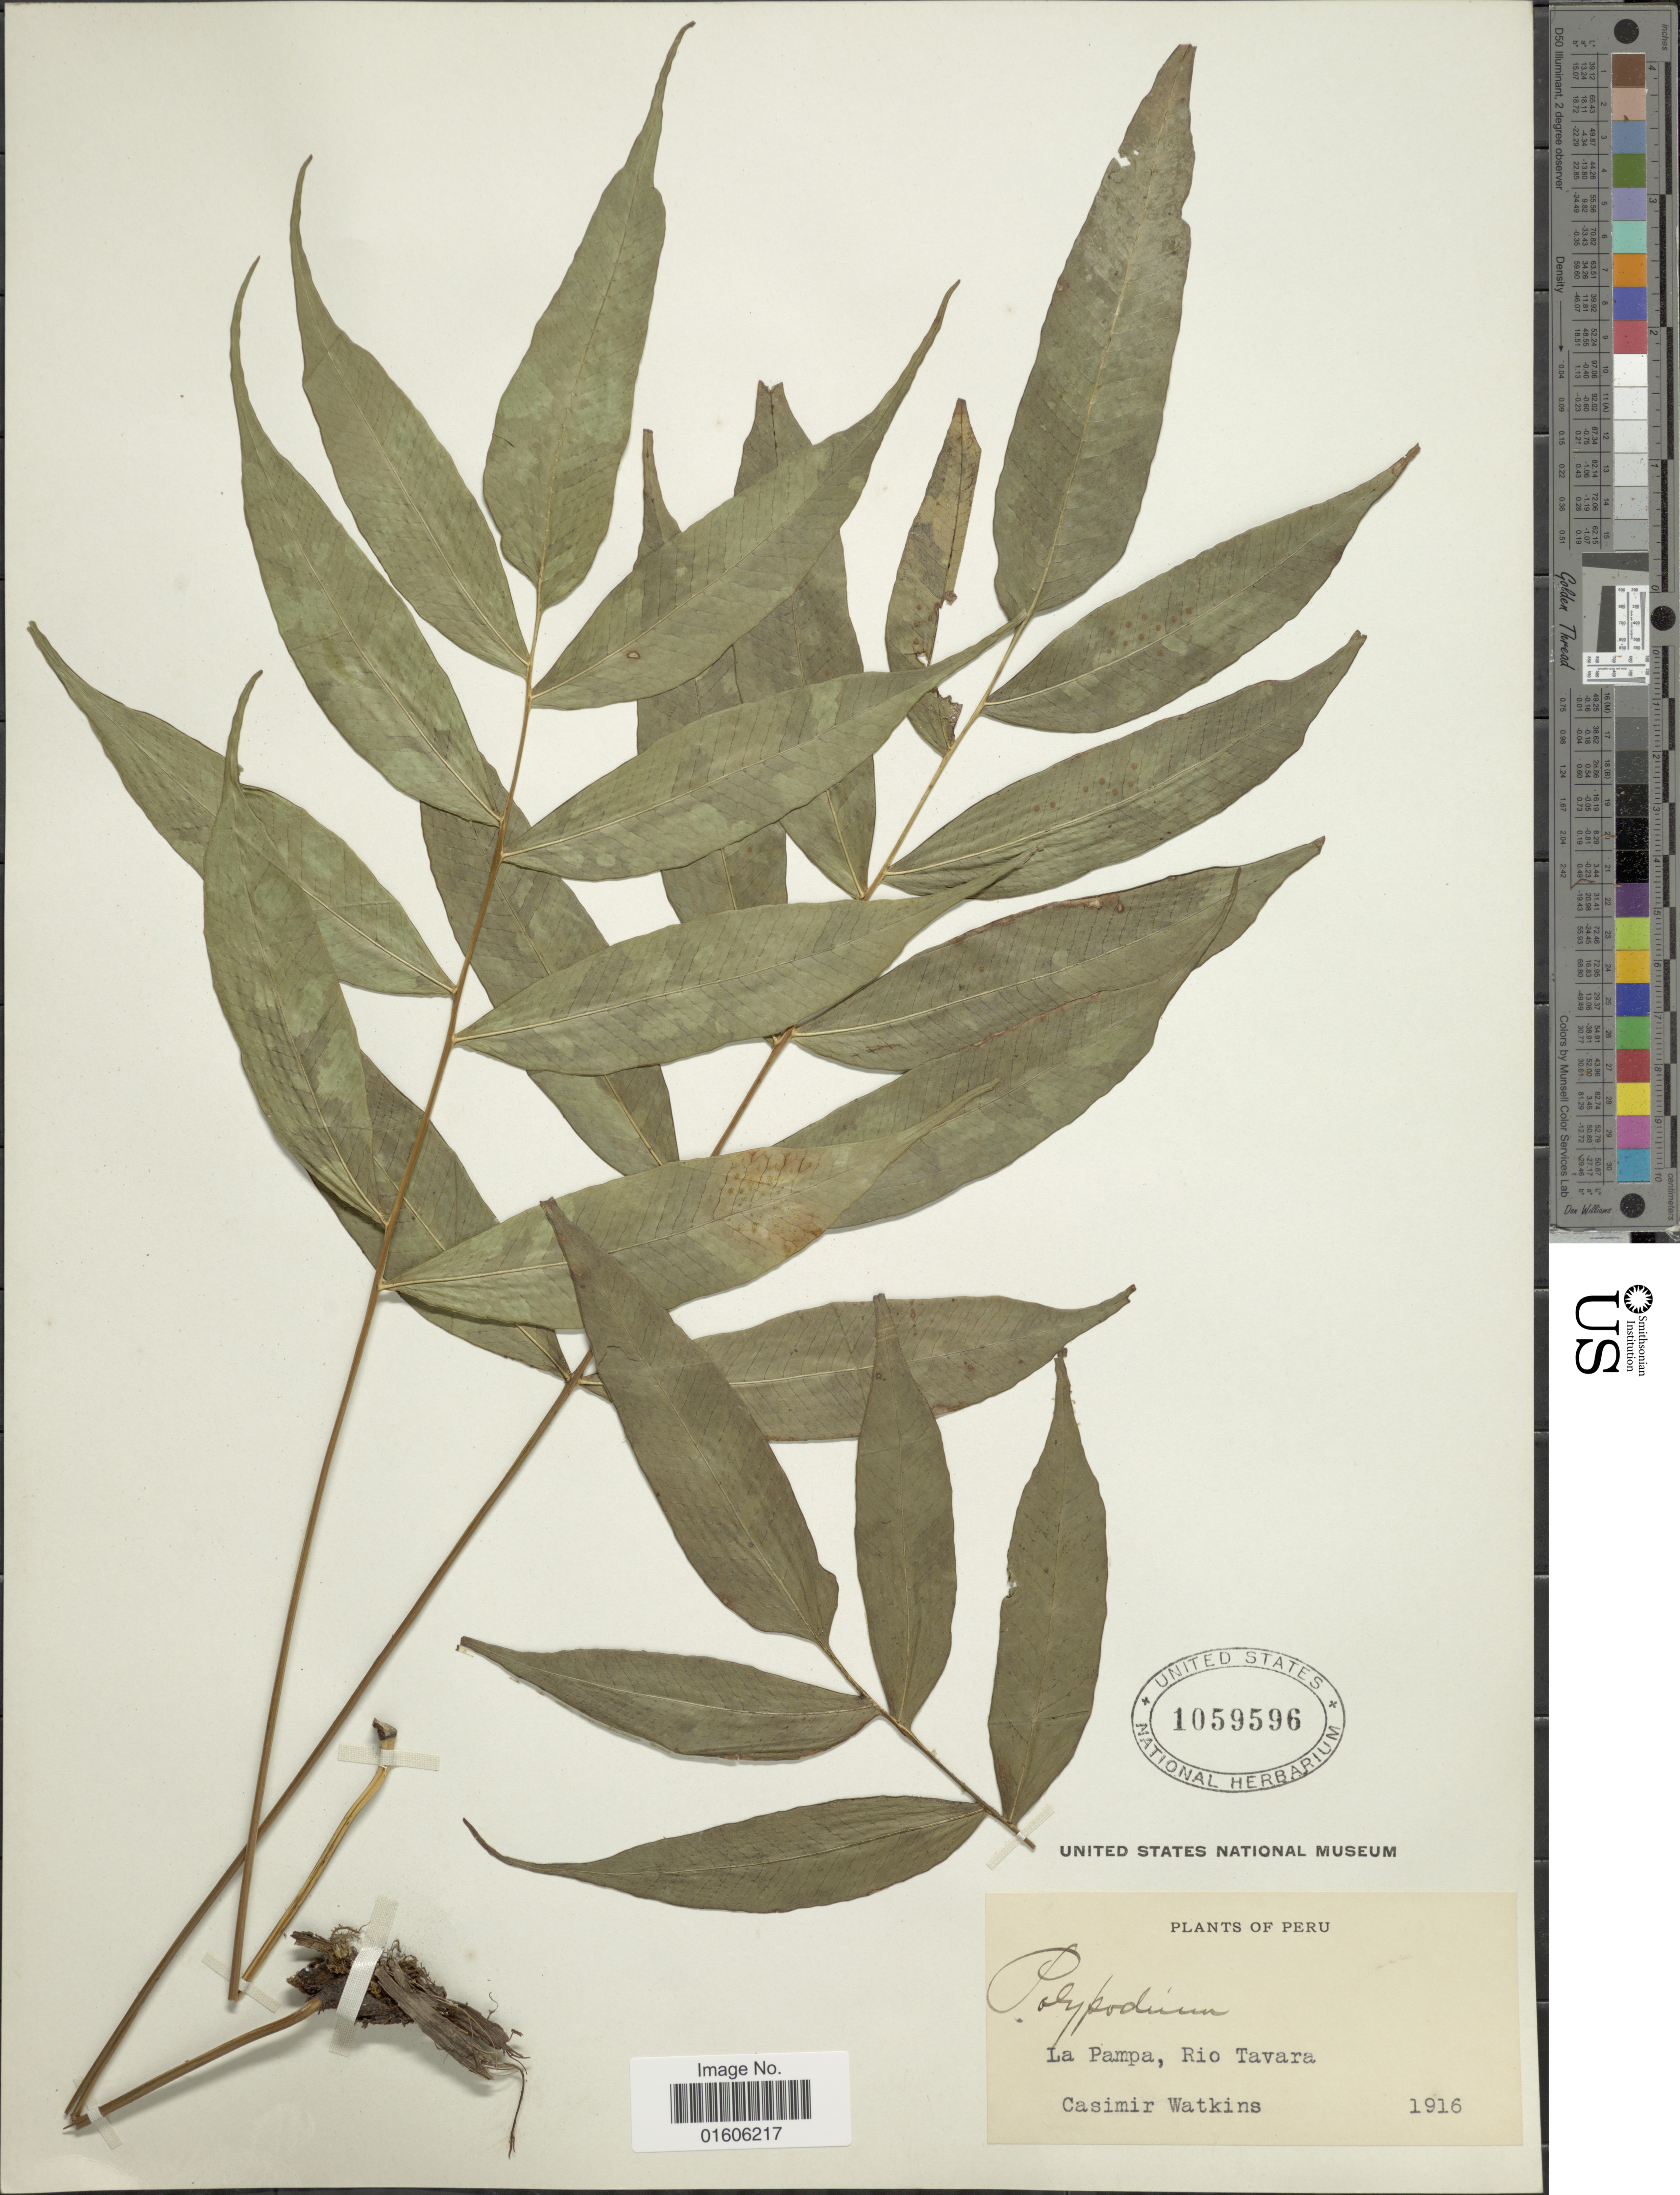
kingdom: Plantae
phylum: Tracheophyta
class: Polypodiopsida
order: Polypodiales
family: Polypodiaceae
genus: Serpocaulon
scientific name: Serpocaulon fraxinifolium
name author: (Jacq.) A.R. Sm.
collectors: C. Watkins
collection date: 1916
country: Peru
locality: La Pampa, Rio Tavara.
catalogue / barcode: US 1059596